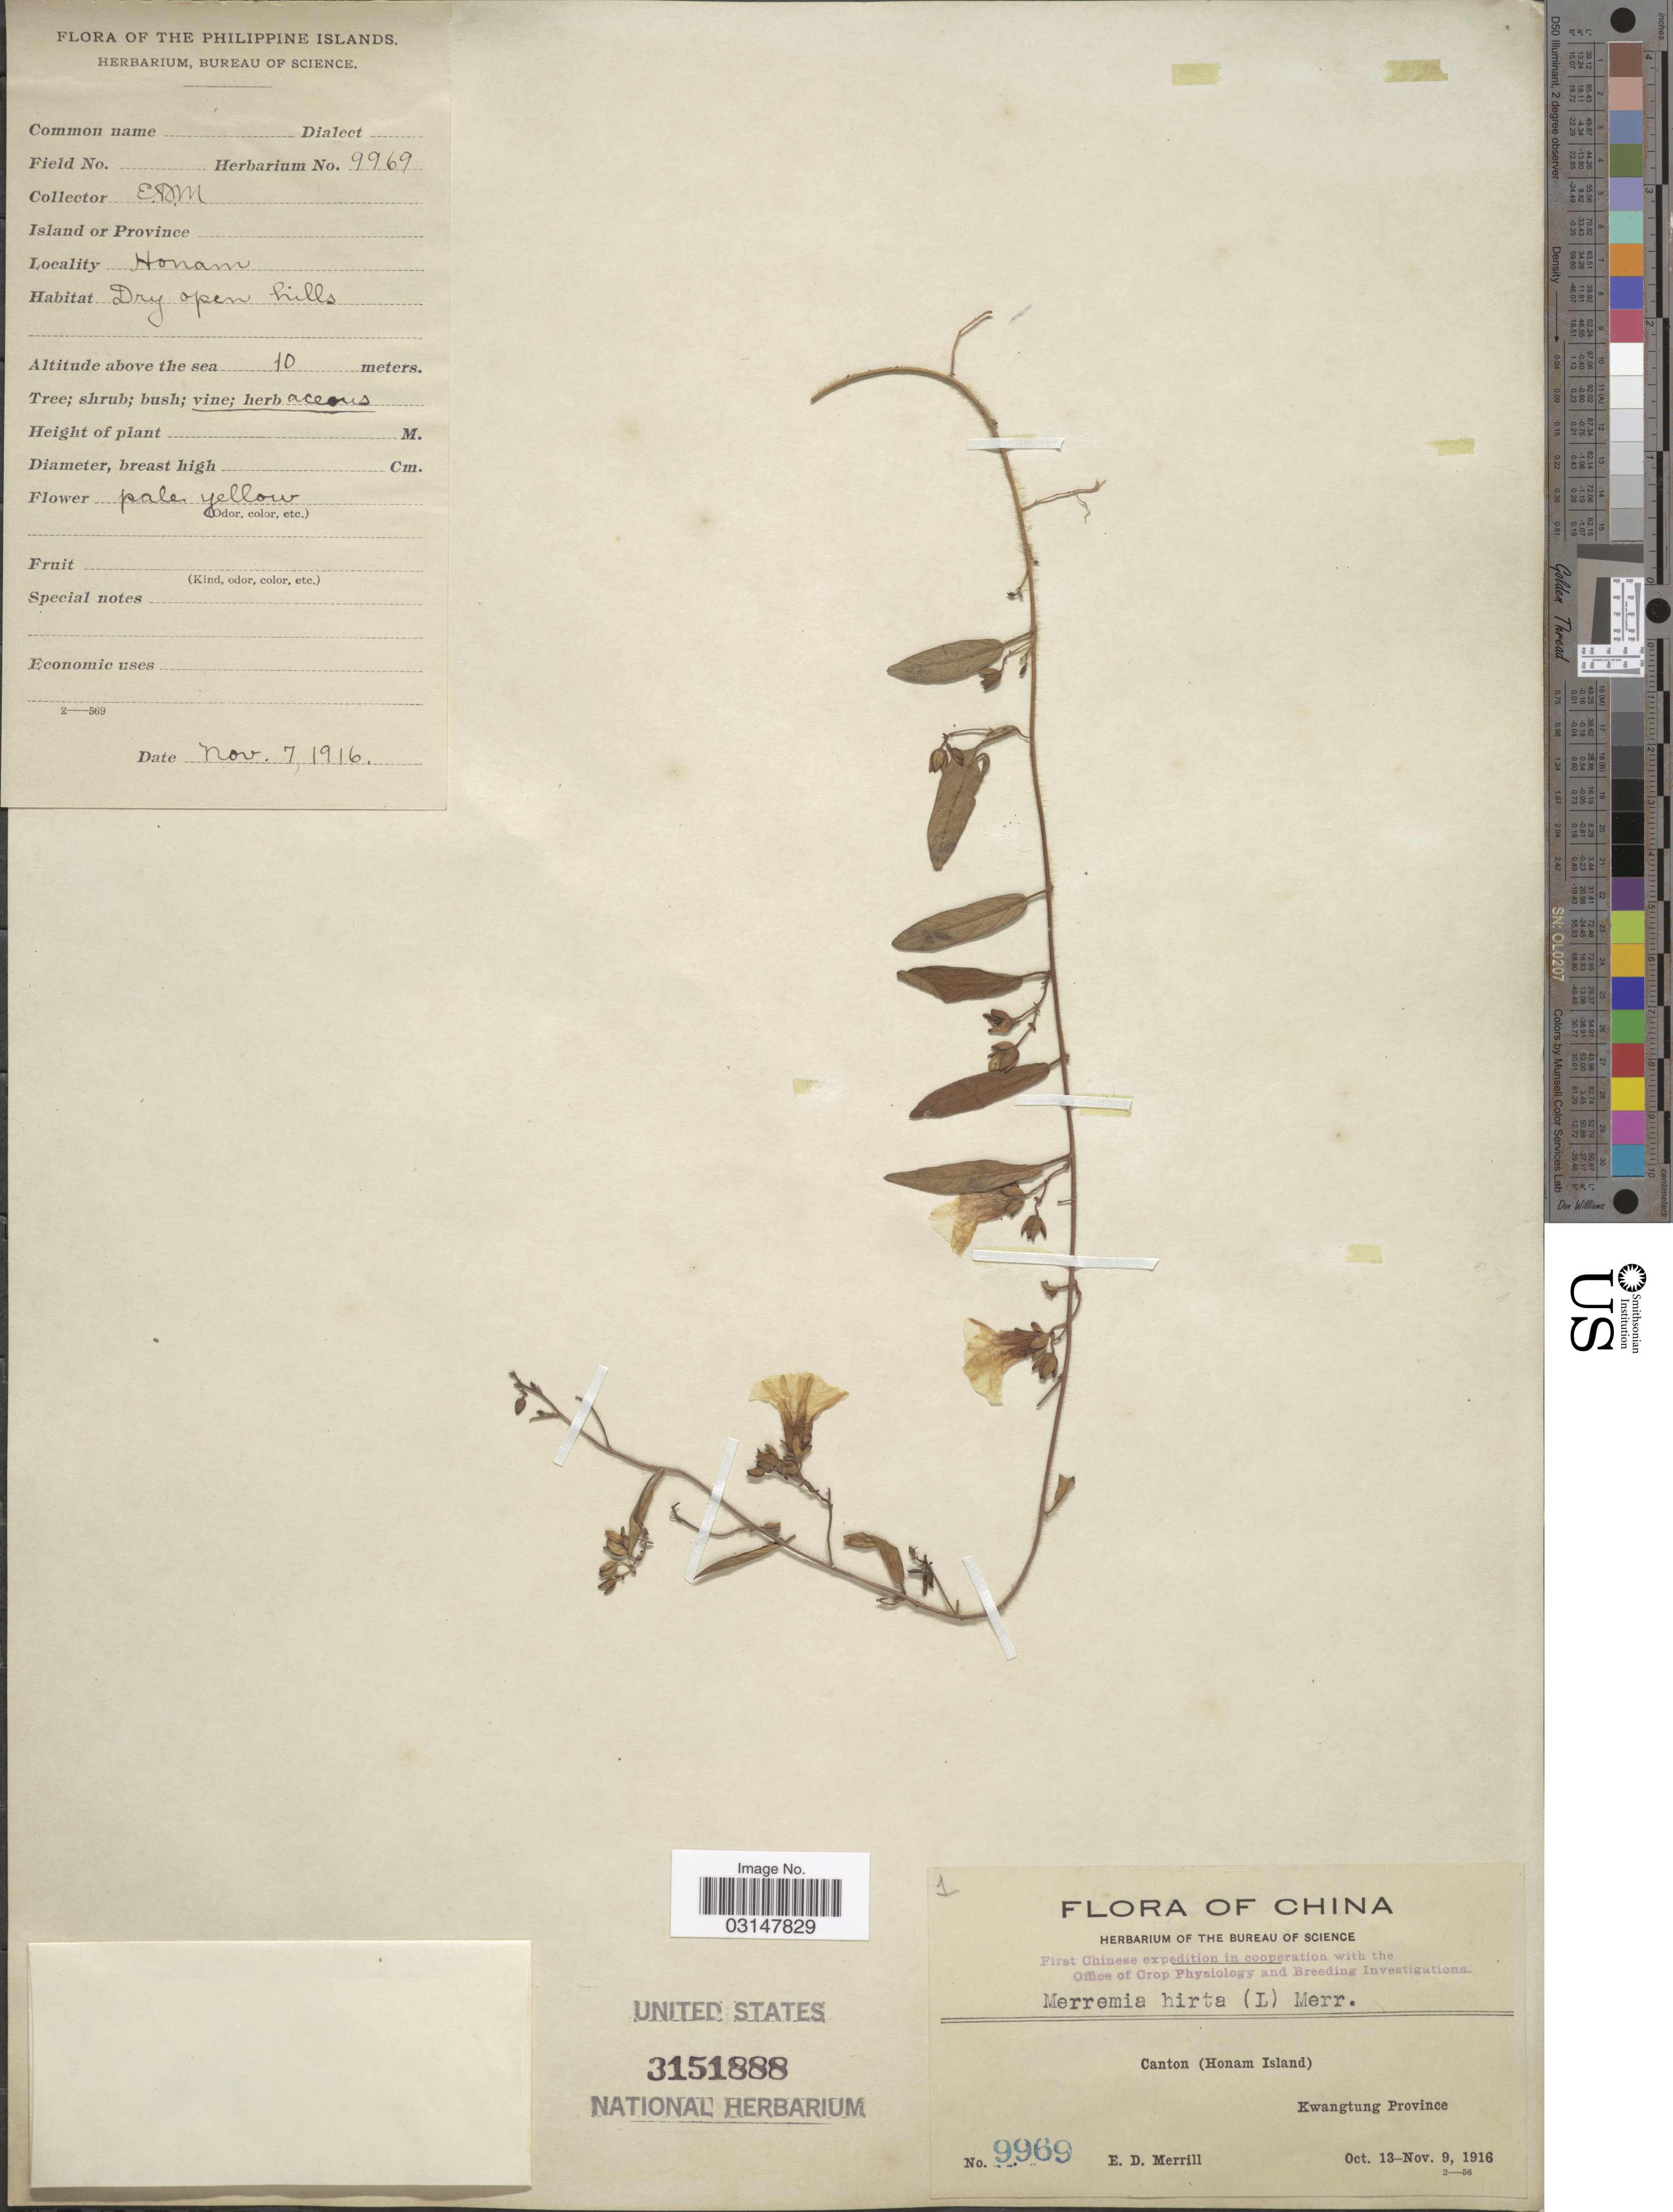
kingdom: Plantae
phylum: Tracheophyta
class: Magnoliopsida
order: Solanales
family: Convolvulaceae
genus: Merremia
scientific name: Merremia hirta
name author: (L.) Merr.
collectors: E. D. Merrill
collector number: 9969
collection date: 1916-11-07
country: China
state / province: Guangdong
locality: Canton (Honam Island). Kwangtung Province. Honam.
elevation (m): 10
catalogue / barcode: US 3151888